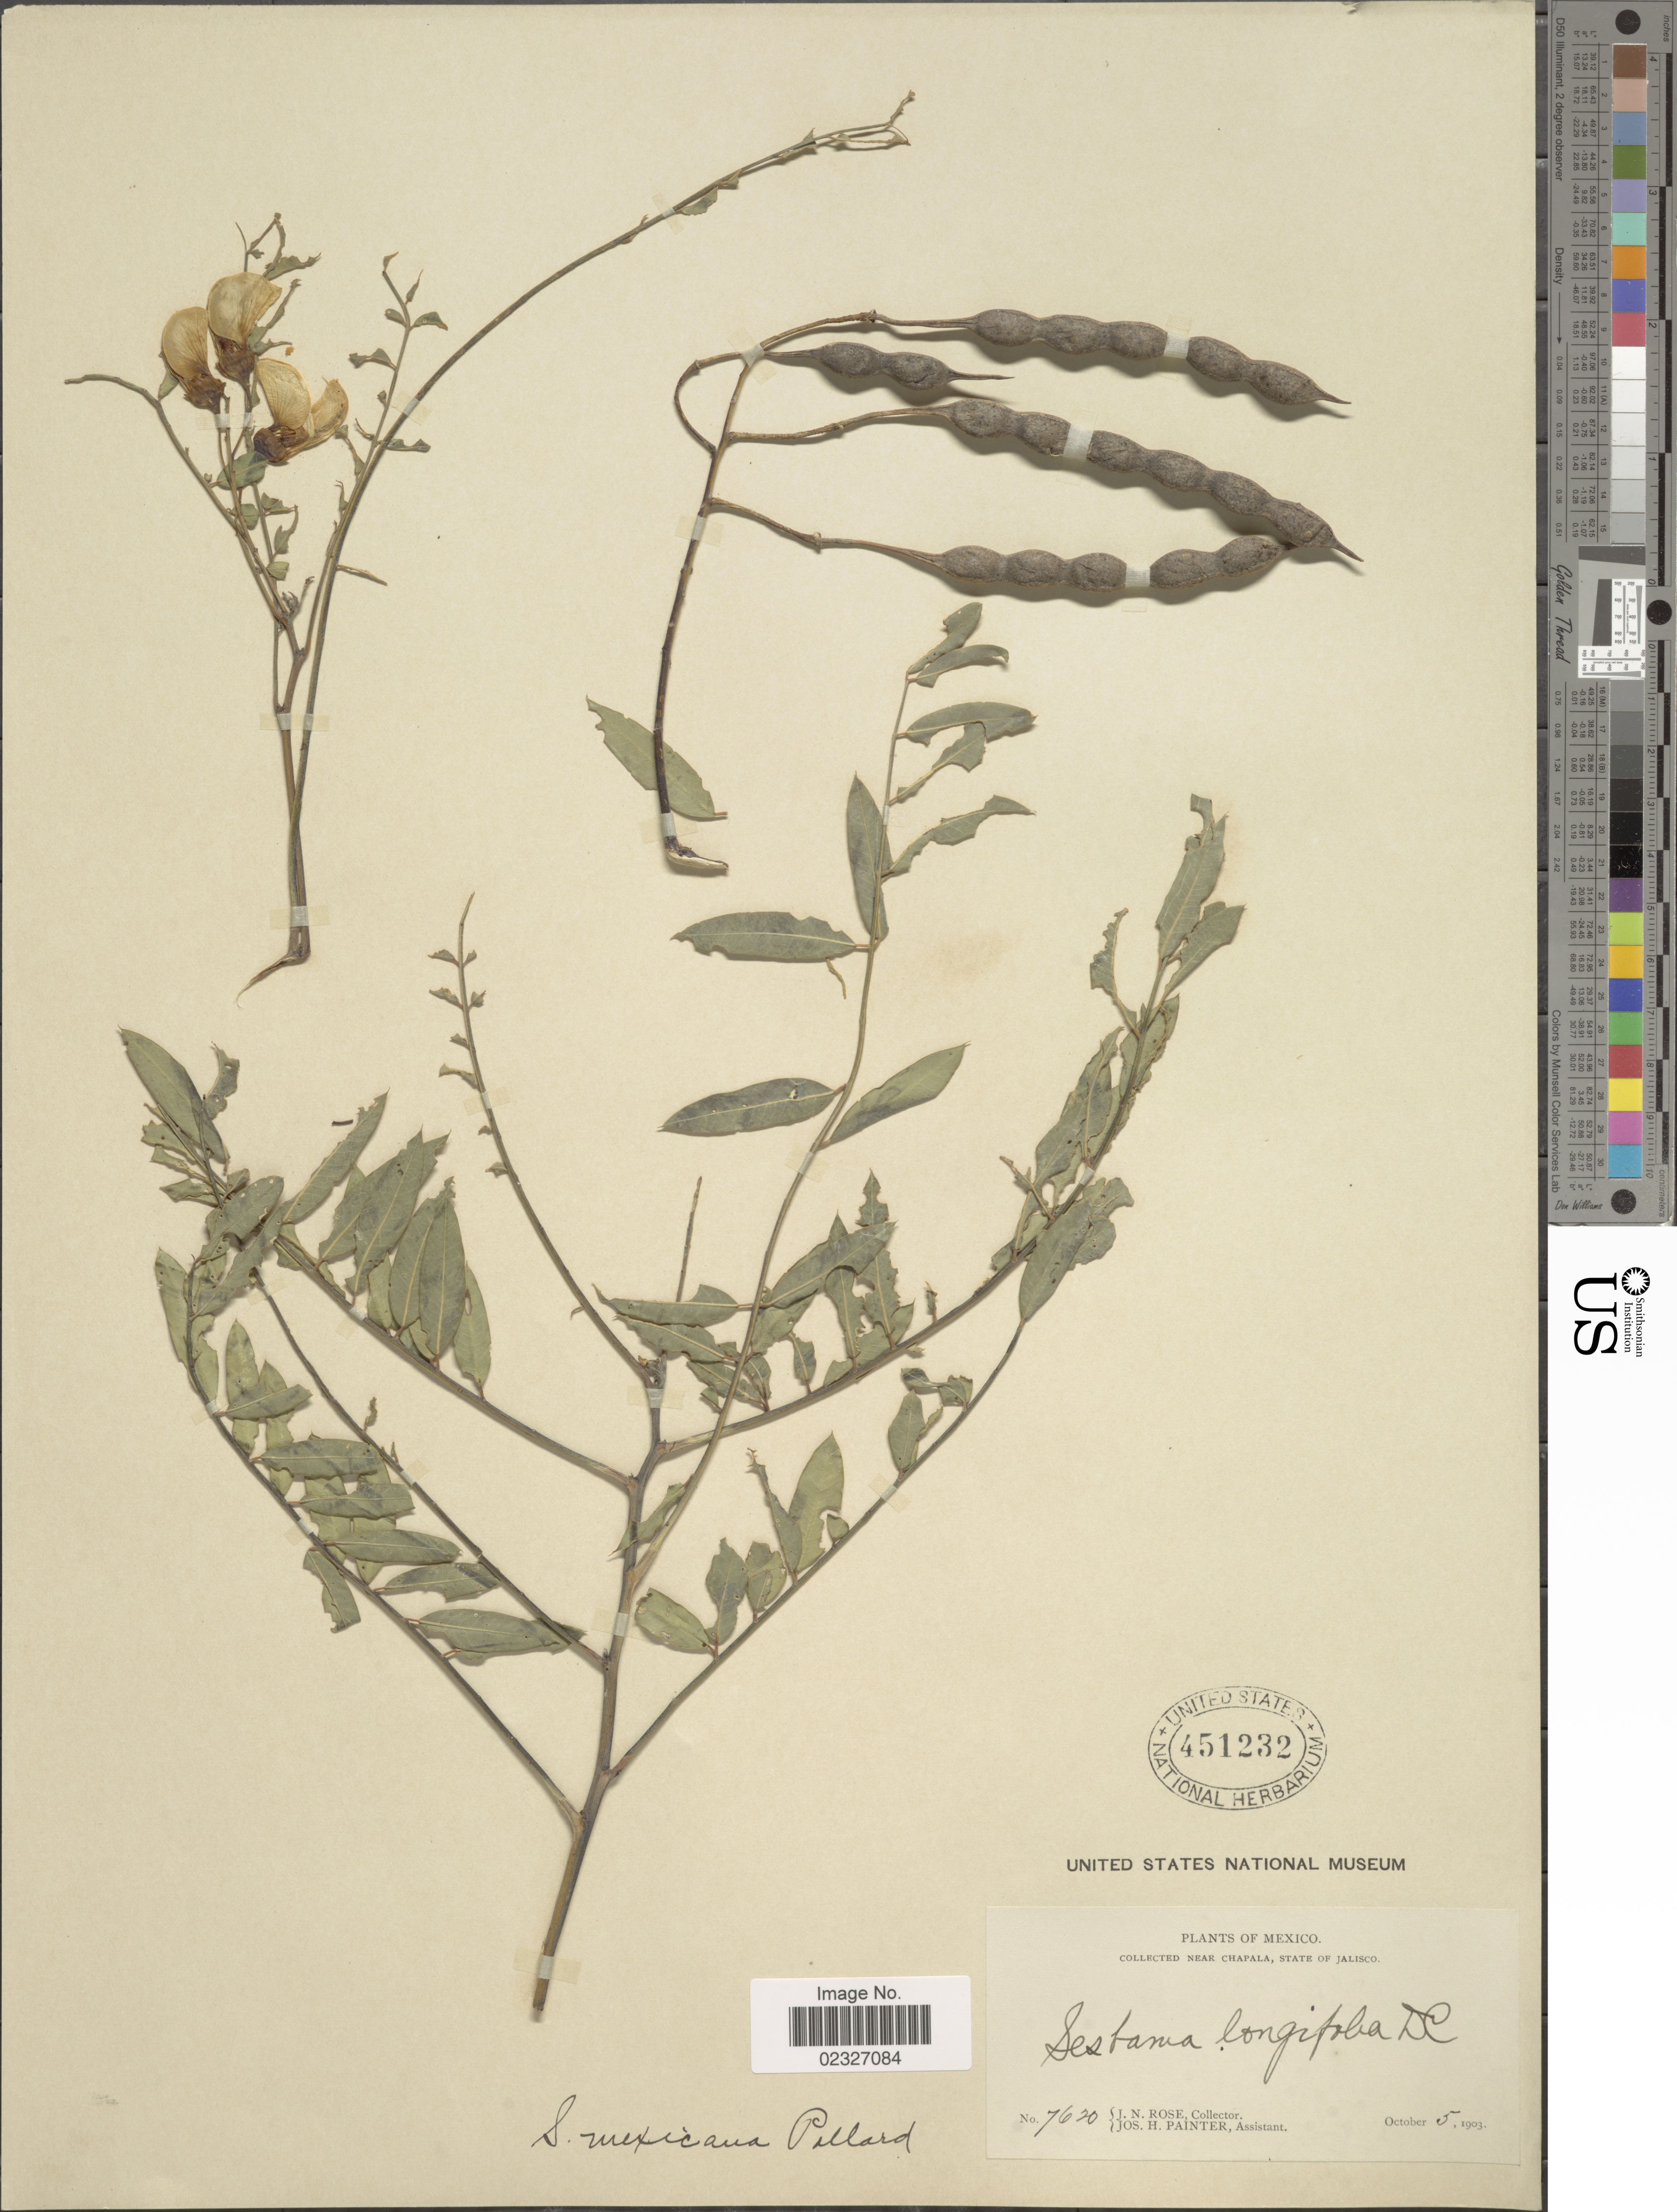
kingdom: Plantae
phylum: Tracheophyta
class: Magnoliopsida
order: Fabales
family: Fabaceae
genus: Sesbania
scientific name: Sesbania longifolia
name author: DC.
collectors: J. N. Rose & J. H. Painter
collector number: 7620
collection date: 1903-10-05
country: Mexico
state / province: Jalisco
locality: Near Chapala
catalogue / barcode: US 451232